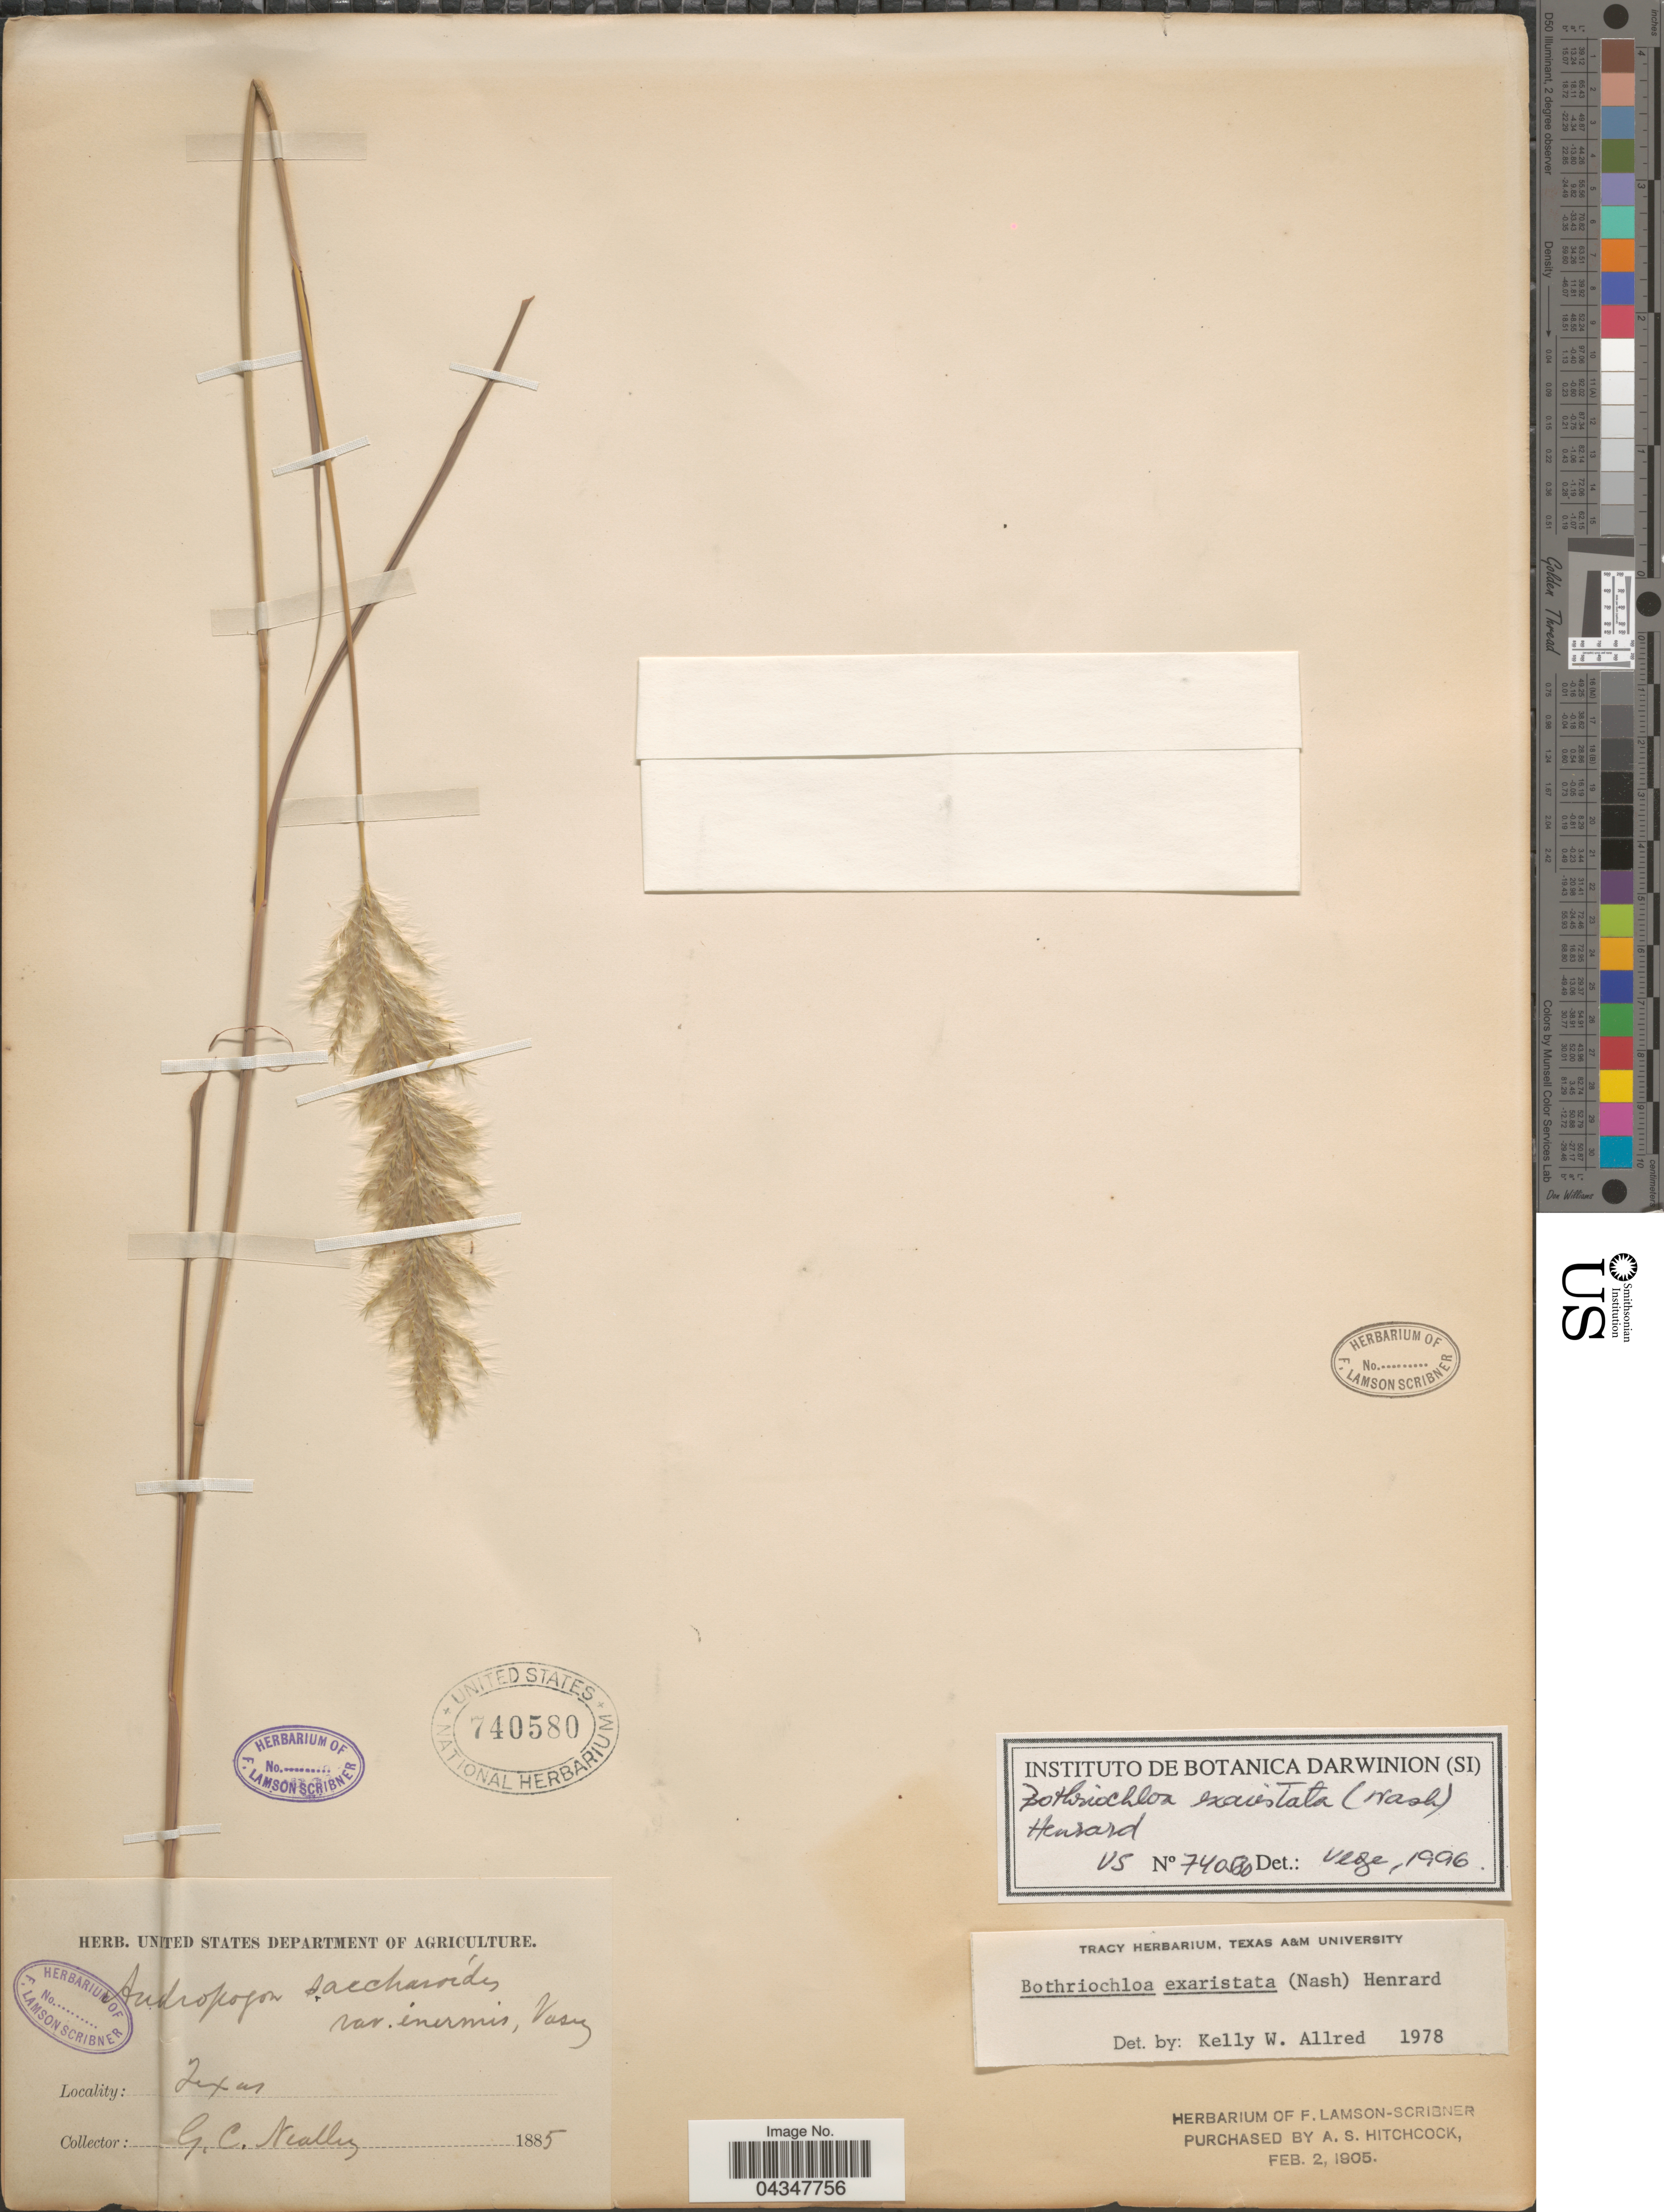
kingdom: Plantae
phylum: Tracheophyta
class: Liliopsida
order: Poales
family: Poaceae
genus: Bothriochloa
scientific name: Bothriochloa exaristata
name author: (Nash) Henr.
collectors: G. C. Nealley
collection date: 1885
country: United States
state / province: Texas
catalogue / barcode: US 740580